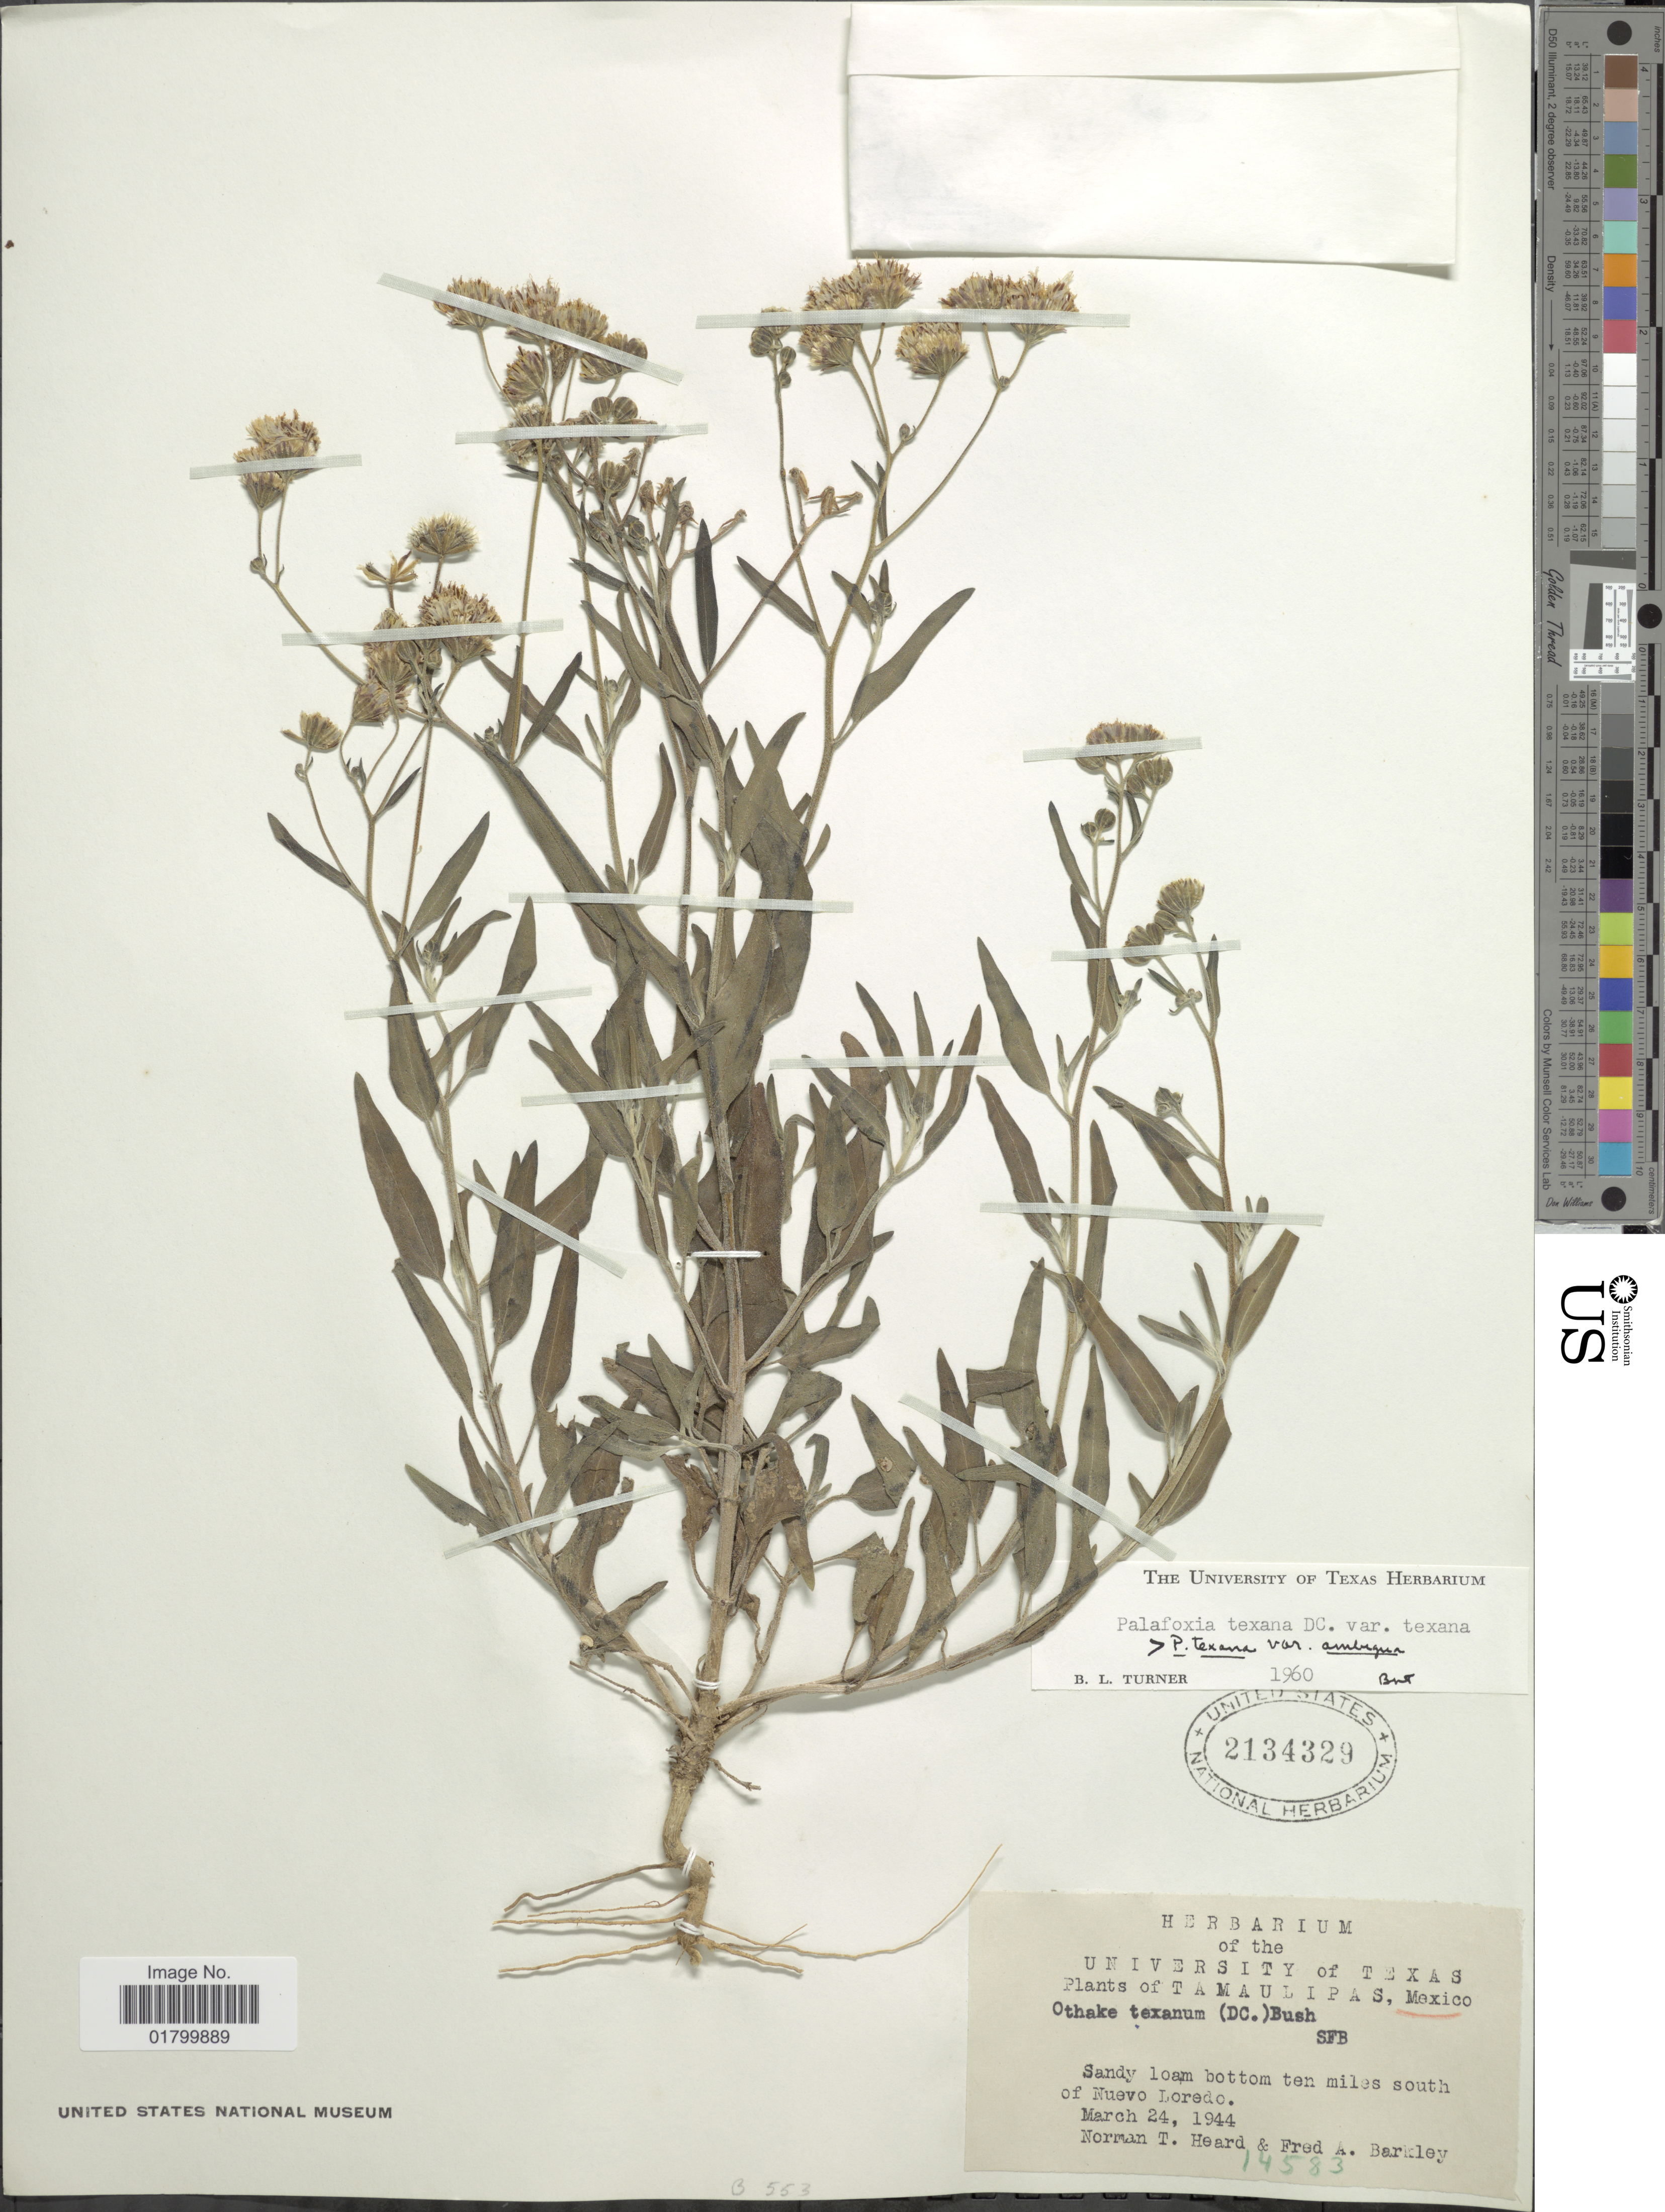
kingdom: Plantae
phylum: Tracheophyta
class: Magnoliopsida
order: Asterales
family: Asteraceae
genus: Palafoxia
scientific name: Palafoxia texana var. texana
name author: DC.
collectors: N. Heard & F. A. Barkley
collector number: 14583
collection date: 1944-03-24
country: Mexico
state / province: Tamaulipas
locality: Tamaulipas, Mexico, Sandy loam bottom ten miles south of Nuevo Loredo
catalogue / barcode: US 2134329